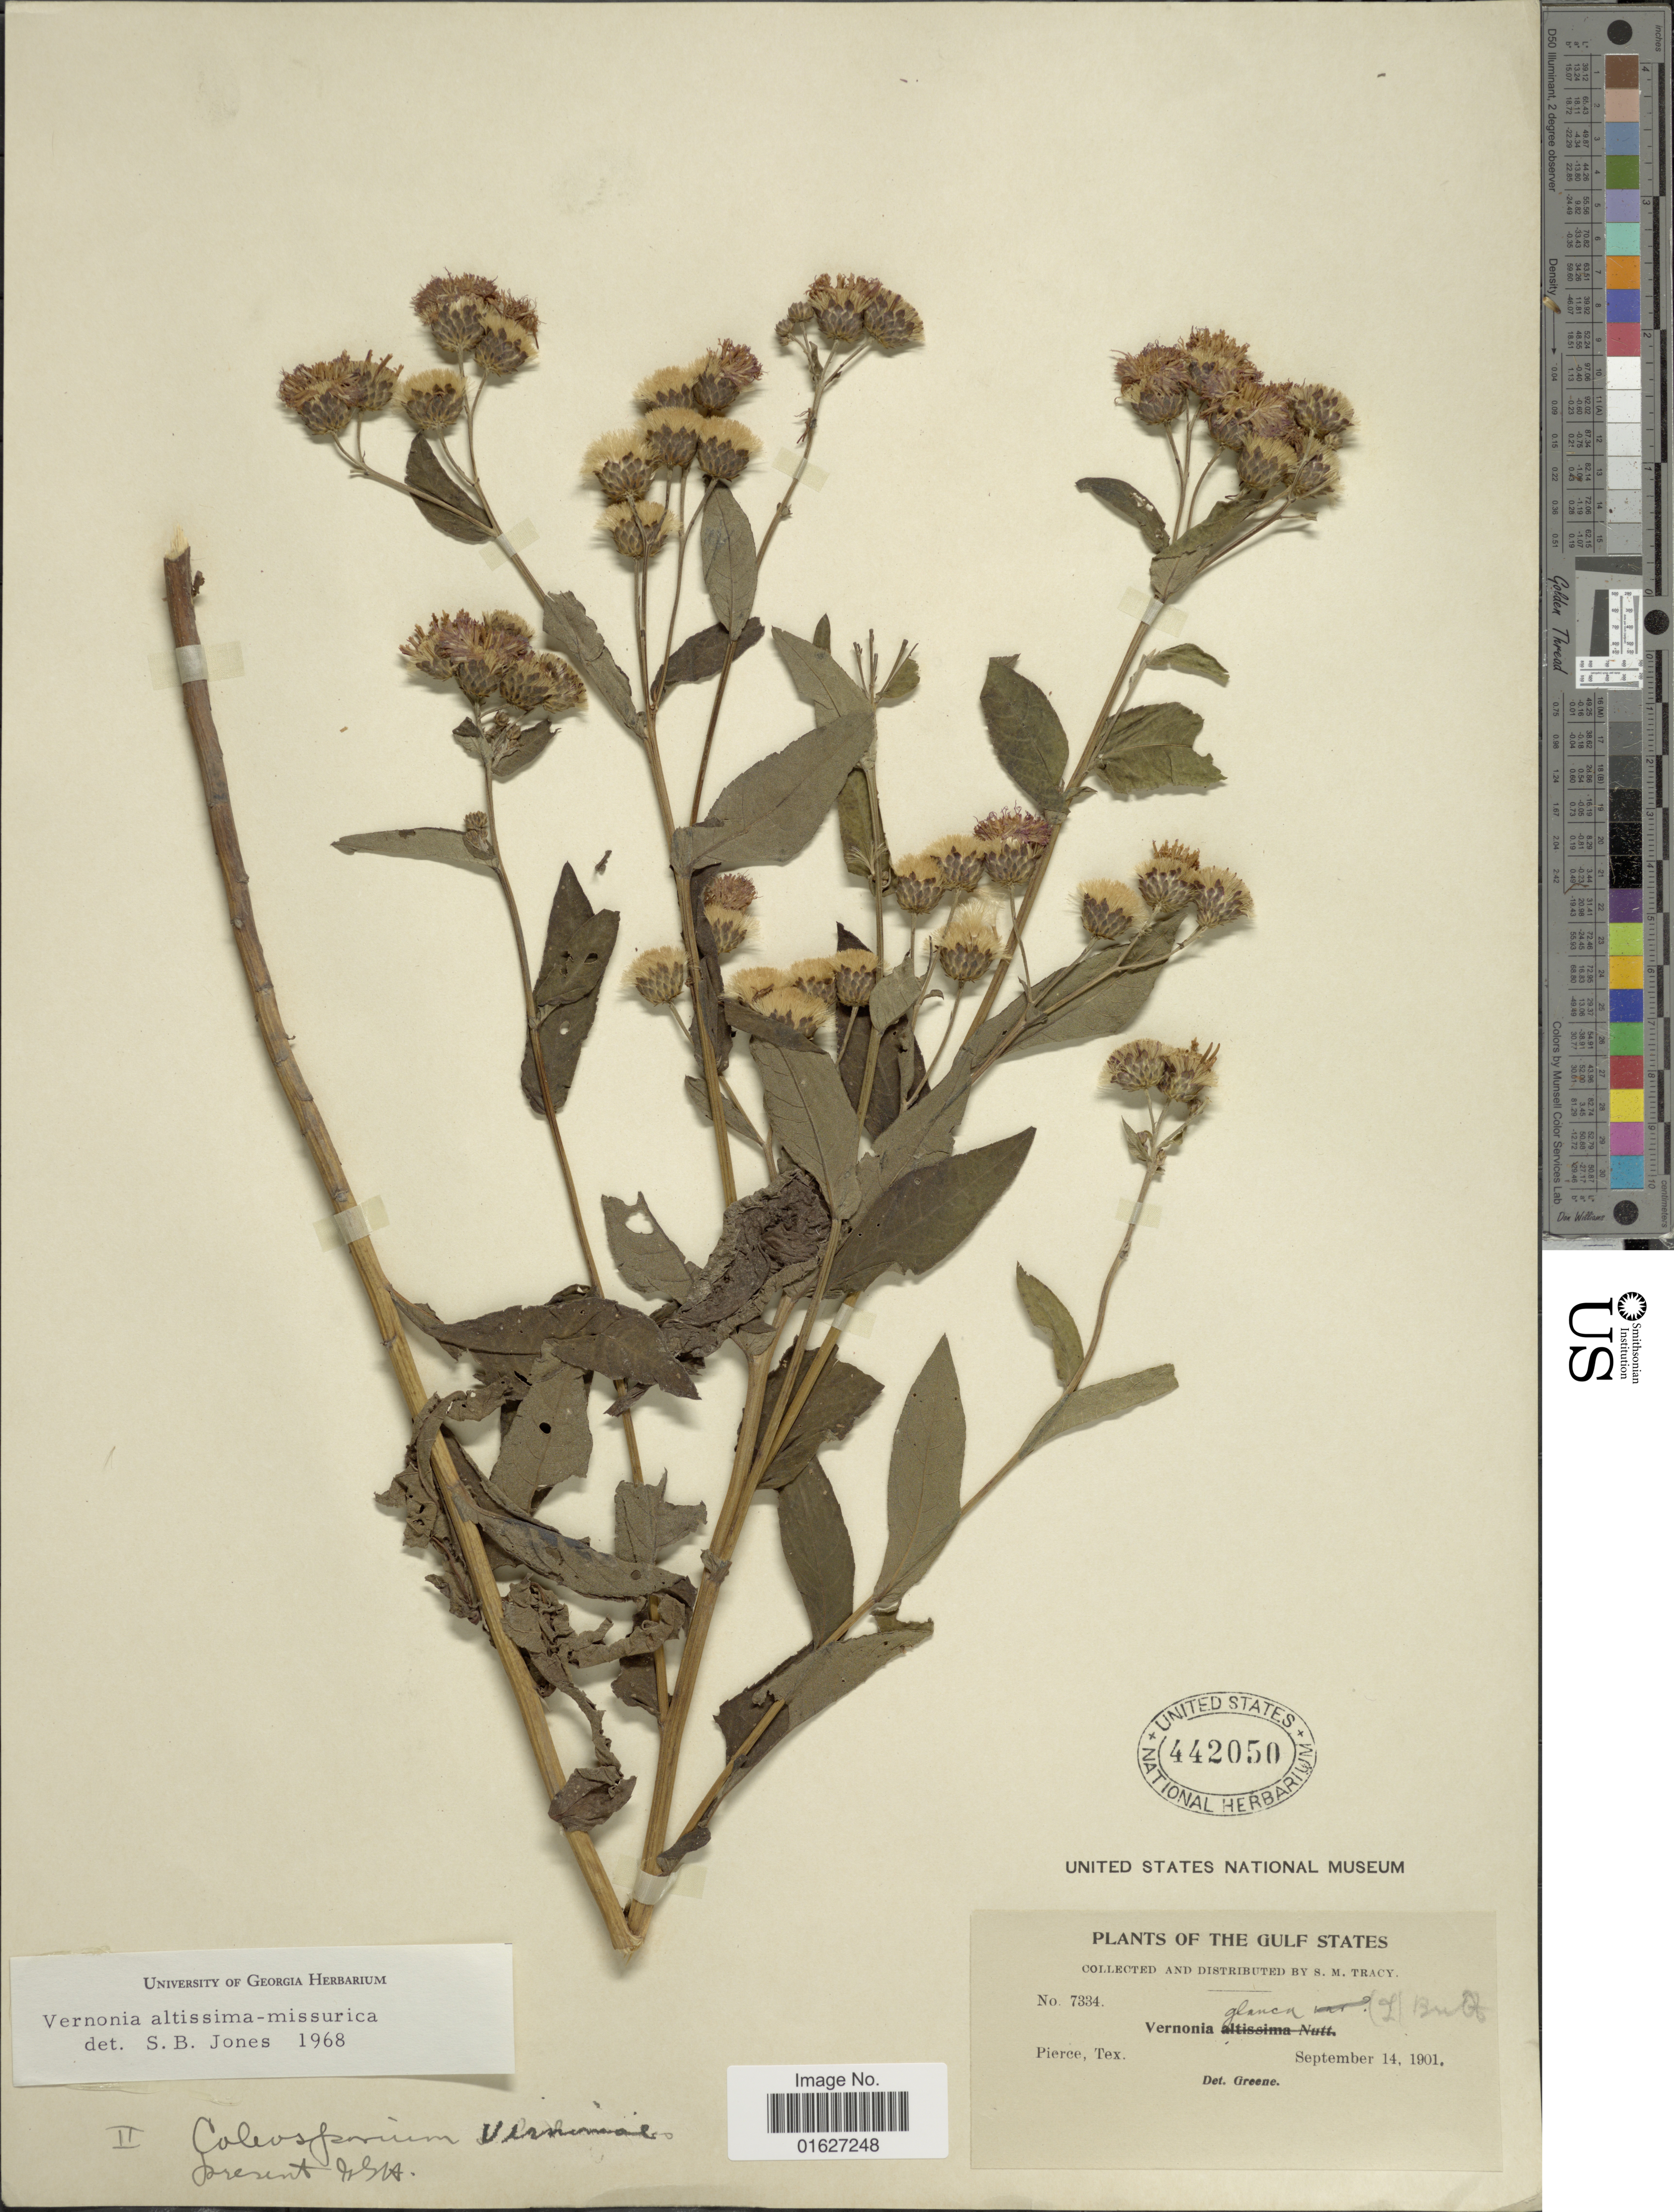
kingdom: Plantae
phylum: Tracheophyta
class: Magnoliopsida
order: Asterales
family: Asteraceae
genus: Vernonia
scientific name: Vernonia gigantea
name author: (Walter) Trel.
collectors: S. M. Tracy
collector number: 7334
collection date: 1901-08-14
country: United States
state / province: Texas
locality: Pierce, Tex.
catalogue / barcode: US 442050